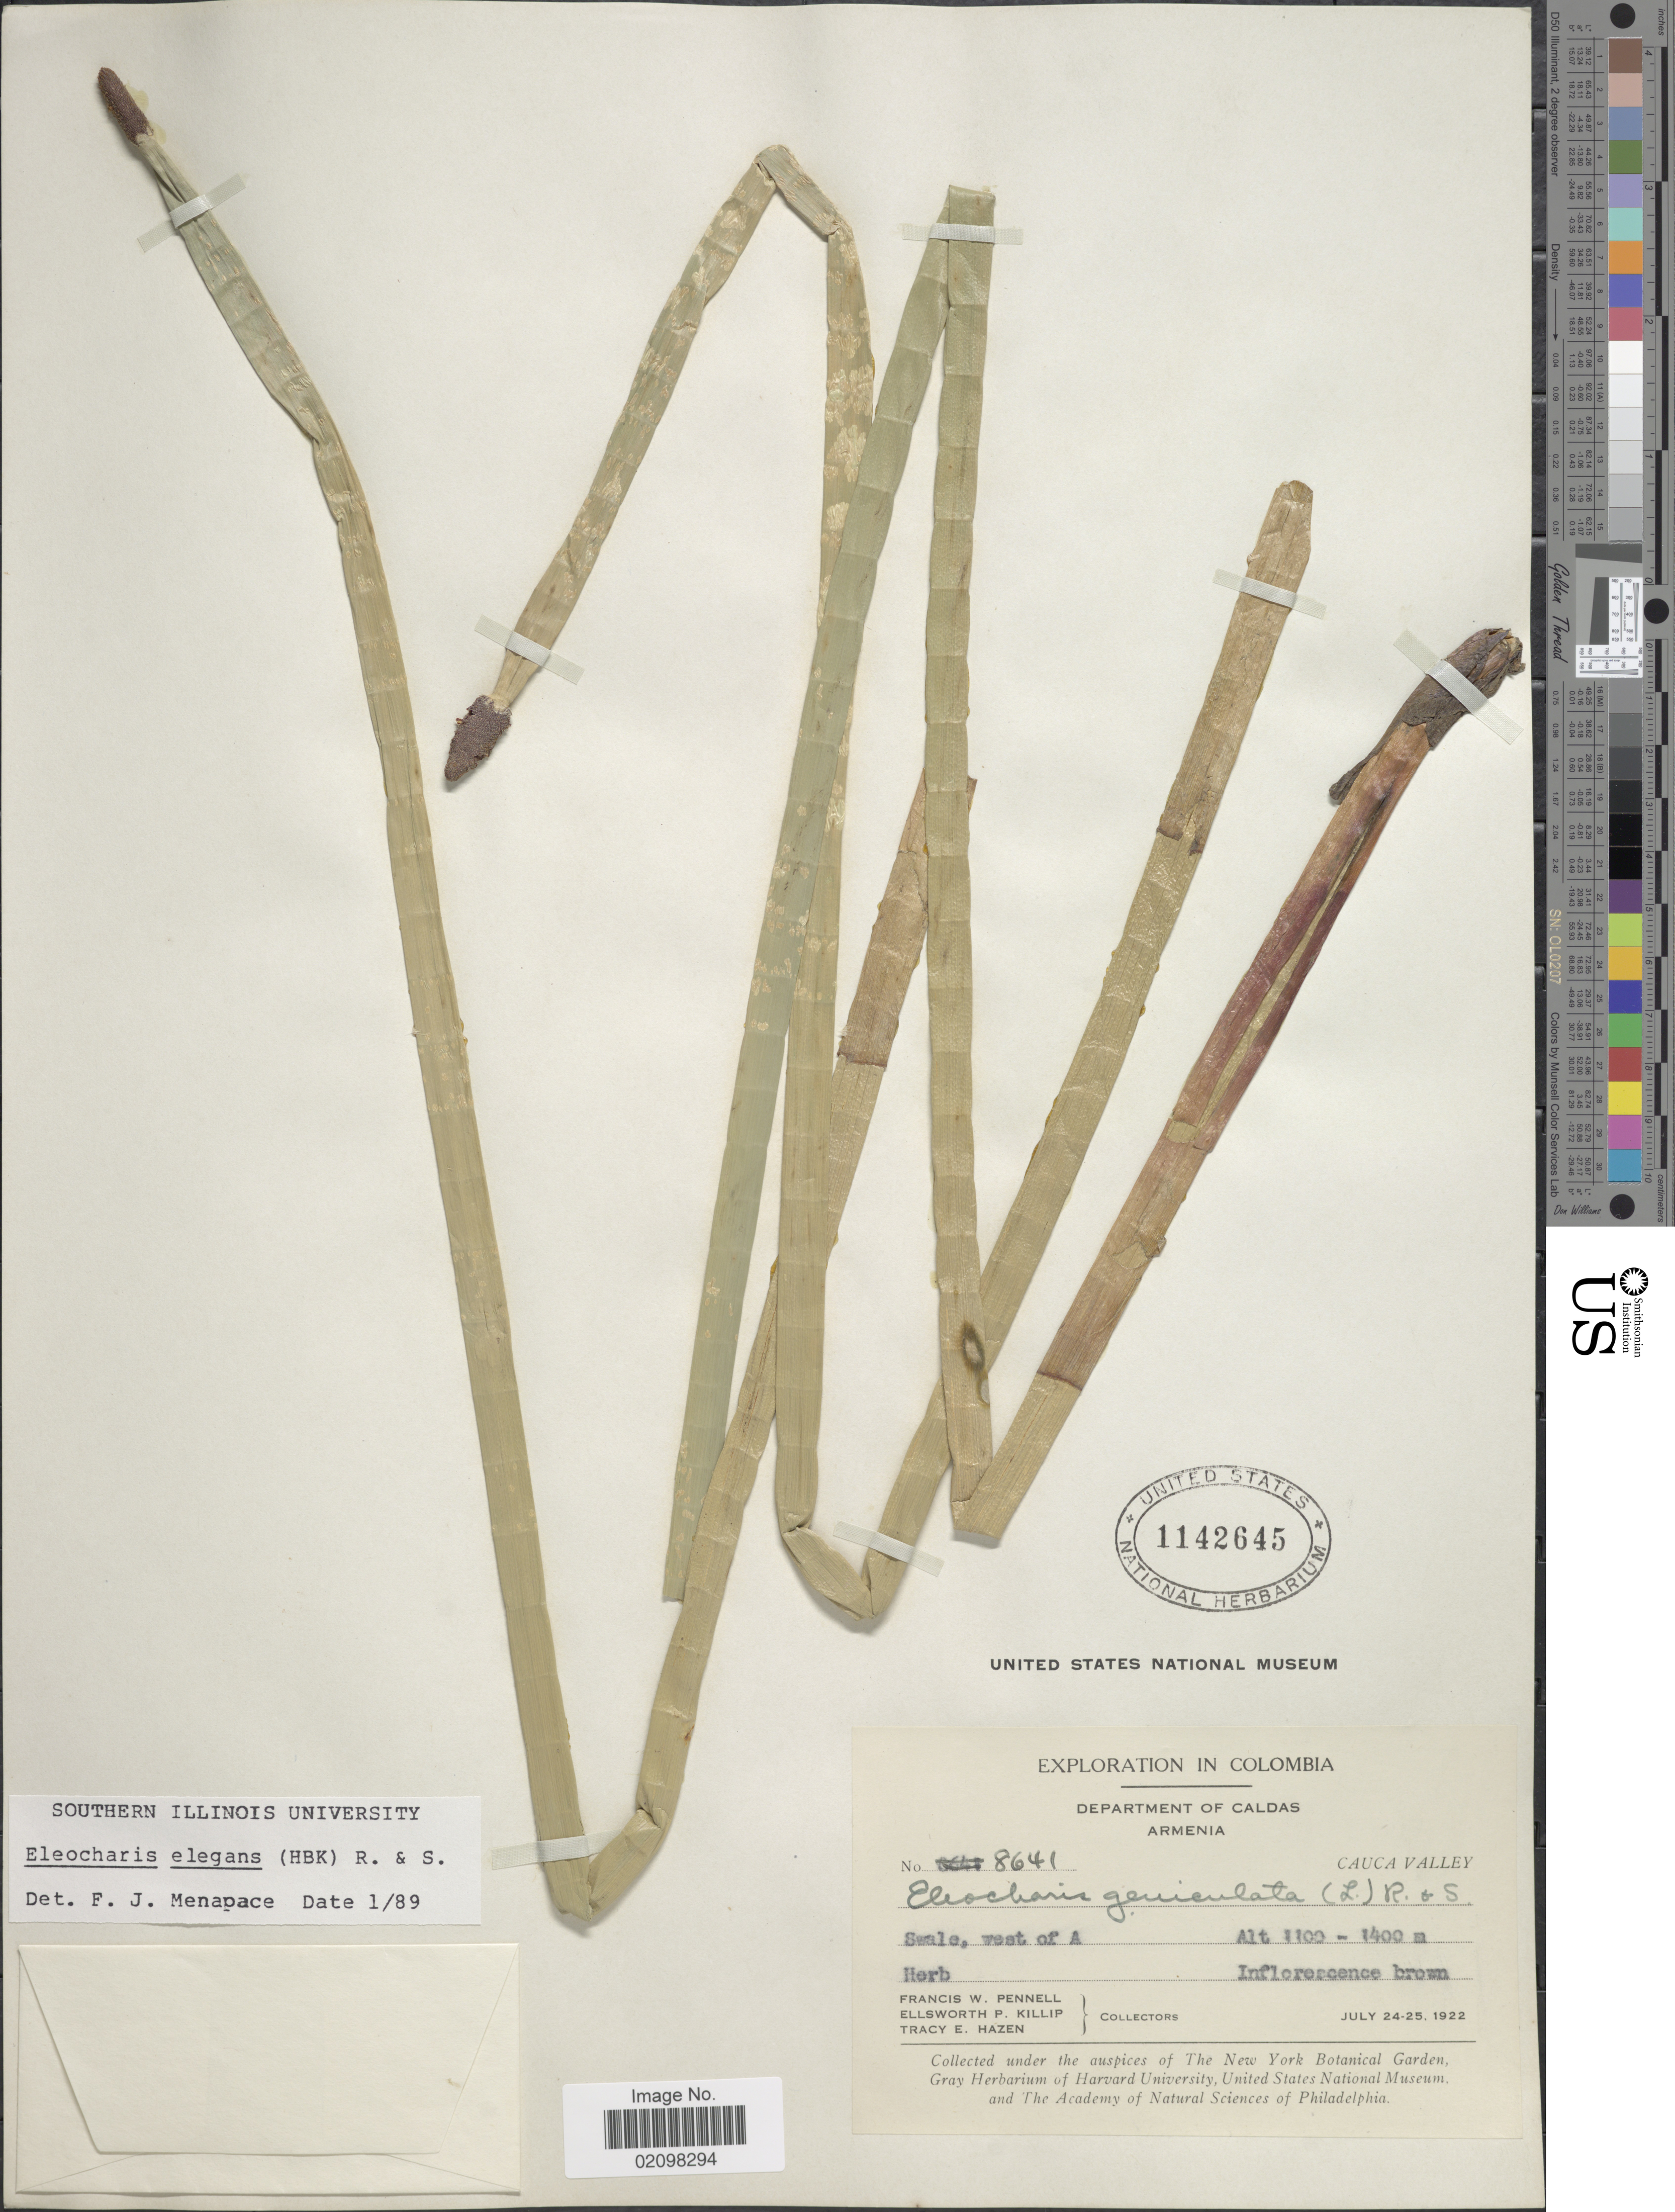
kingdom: Plantae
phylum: Tracheophyta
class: Liliopsida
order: Poales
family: Cyperaceae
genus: Eleocharis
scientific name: Eleocharis elegans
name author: (Kunth) Roem. & Schult.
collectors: F. W. Pennell, E. P. Killip & T. E. Hazen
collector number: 8641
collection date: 1922-07-24/1922-07-25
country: Colombia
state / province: Caldas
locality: Armenia. Cauca Valley. Swale, west of A.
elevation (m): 1100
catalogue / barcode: US 1142645